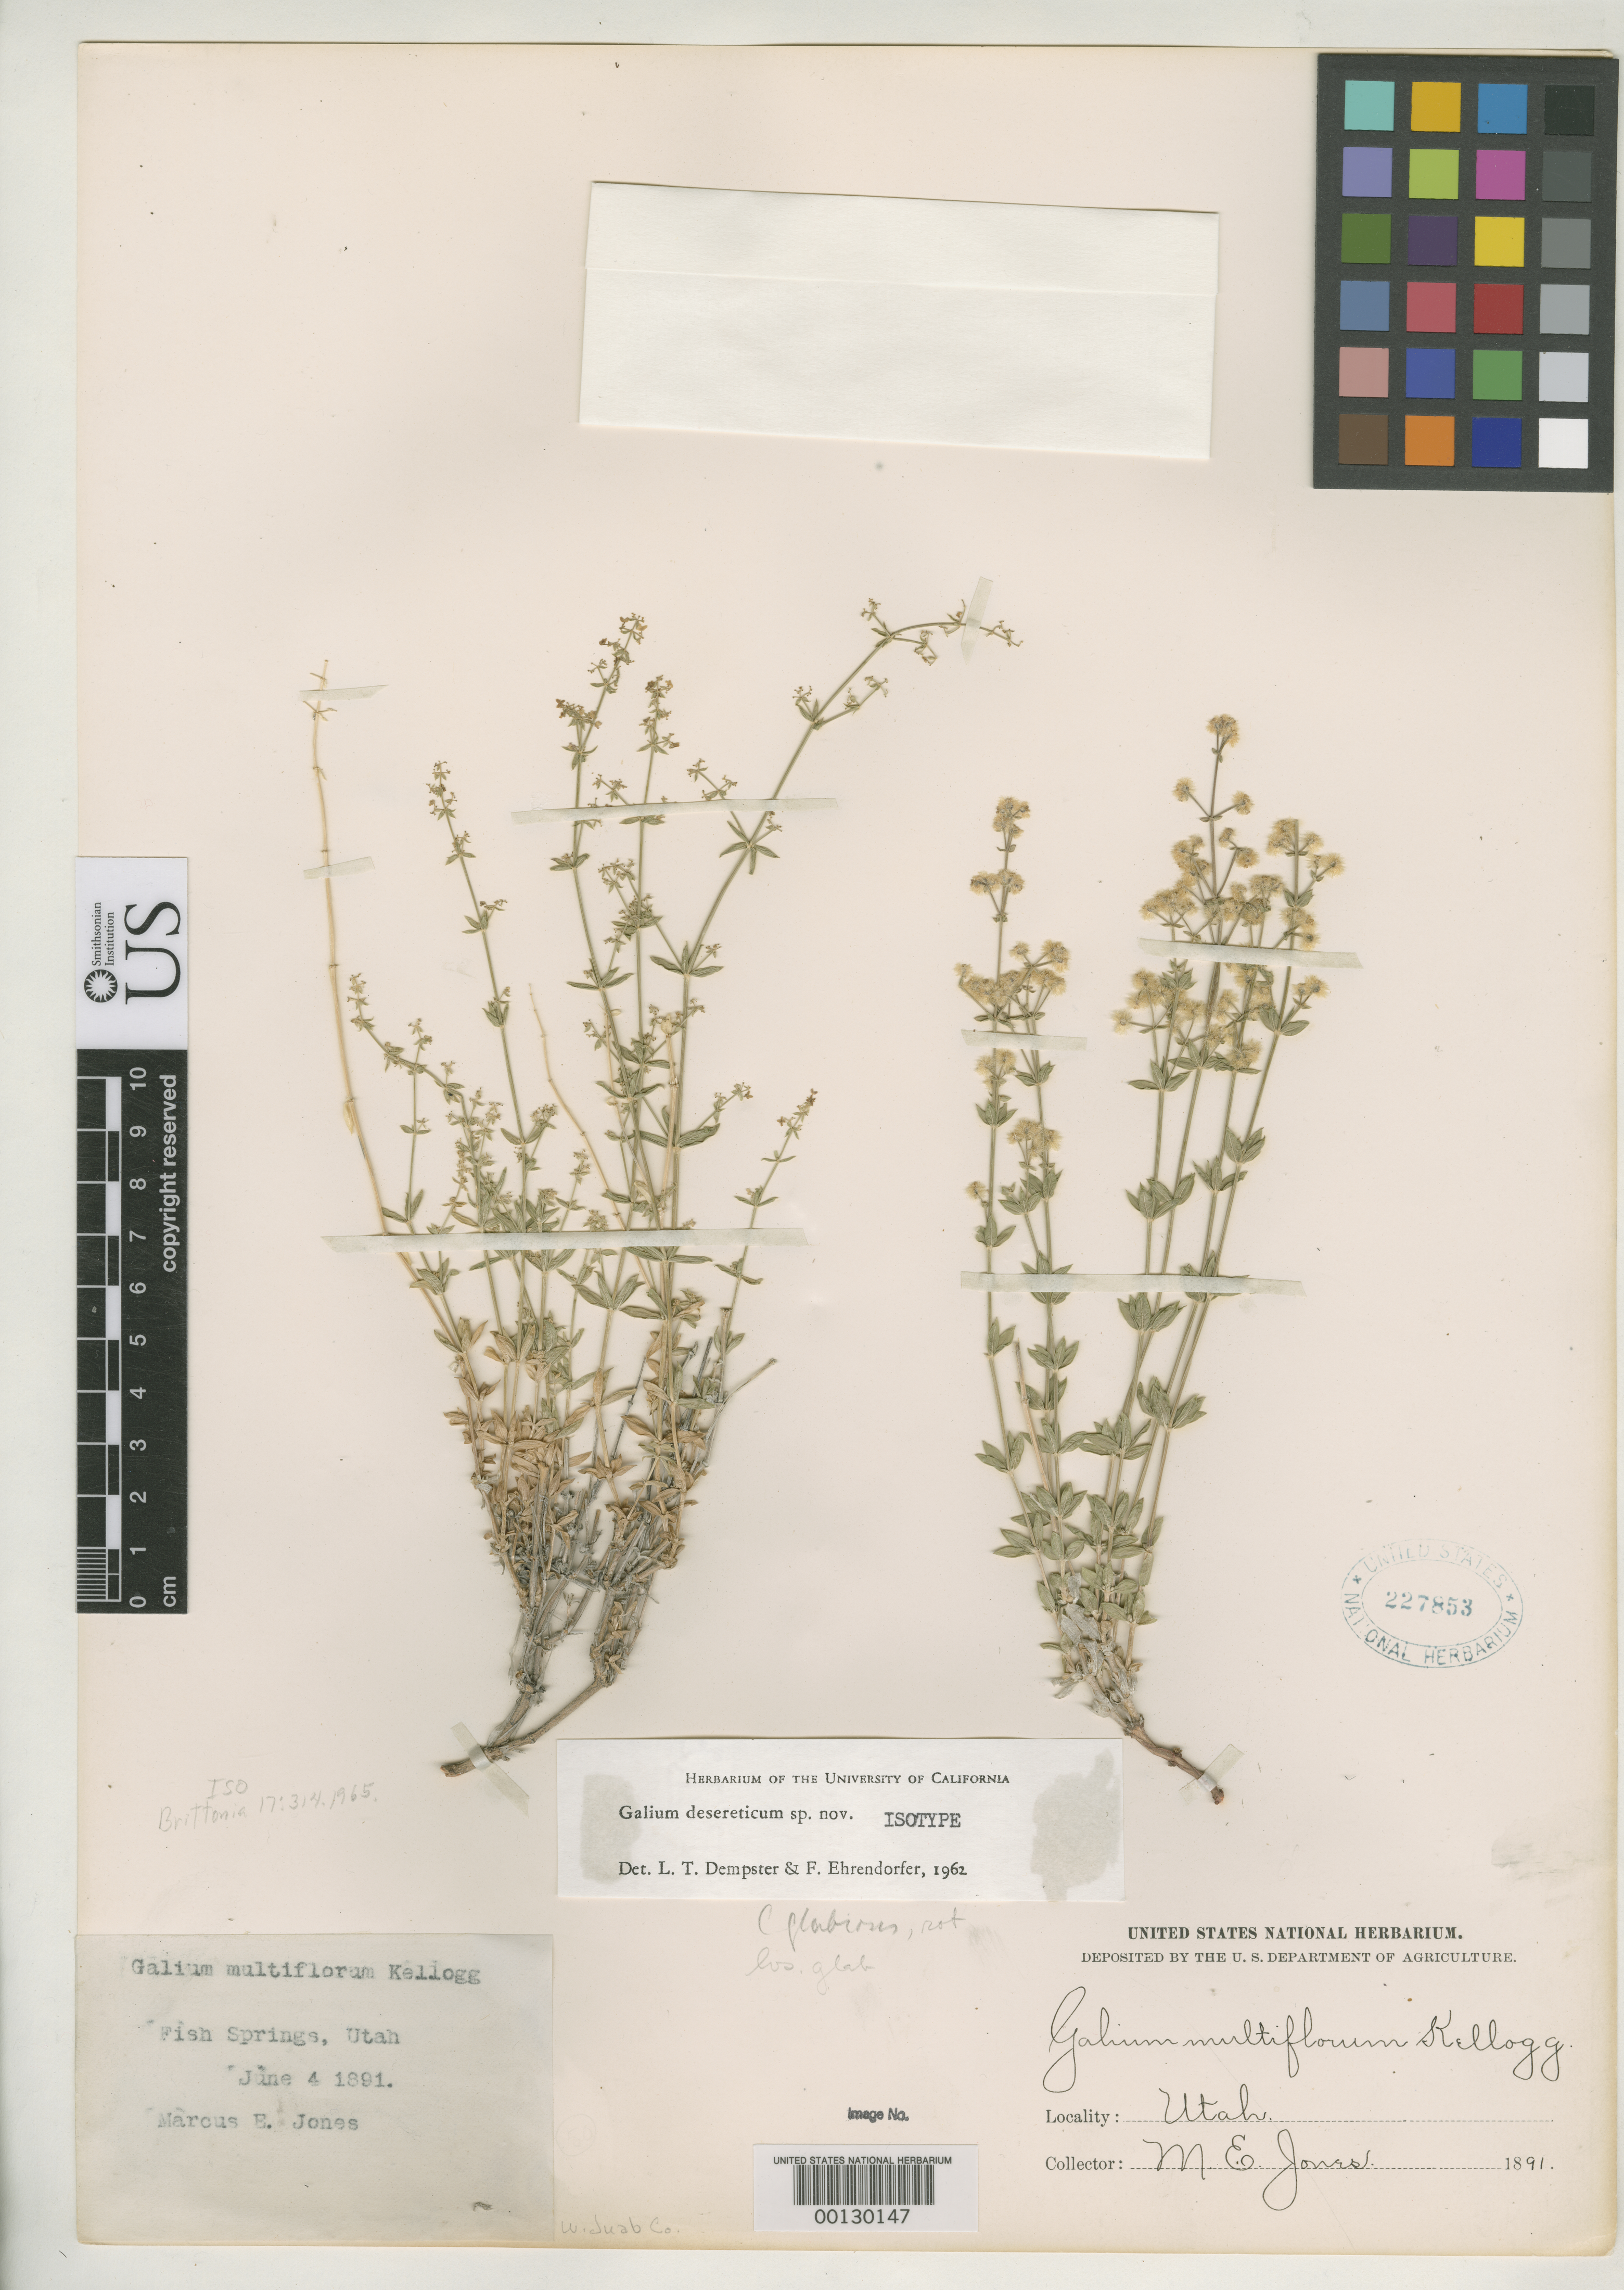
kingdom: Plantae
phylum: Tracheophyta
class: Magnoliopsida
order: Gentianales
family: Rubiaceae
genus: Galium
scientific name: Galium desereticum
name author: Dempster & Ehrend.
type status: Isotype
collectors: M. E. Jones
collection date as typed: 04 Jun 1891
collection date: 1891-06-04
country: United States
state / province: Utah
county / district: Juab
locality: Fish Spring.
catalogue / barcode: US 227853